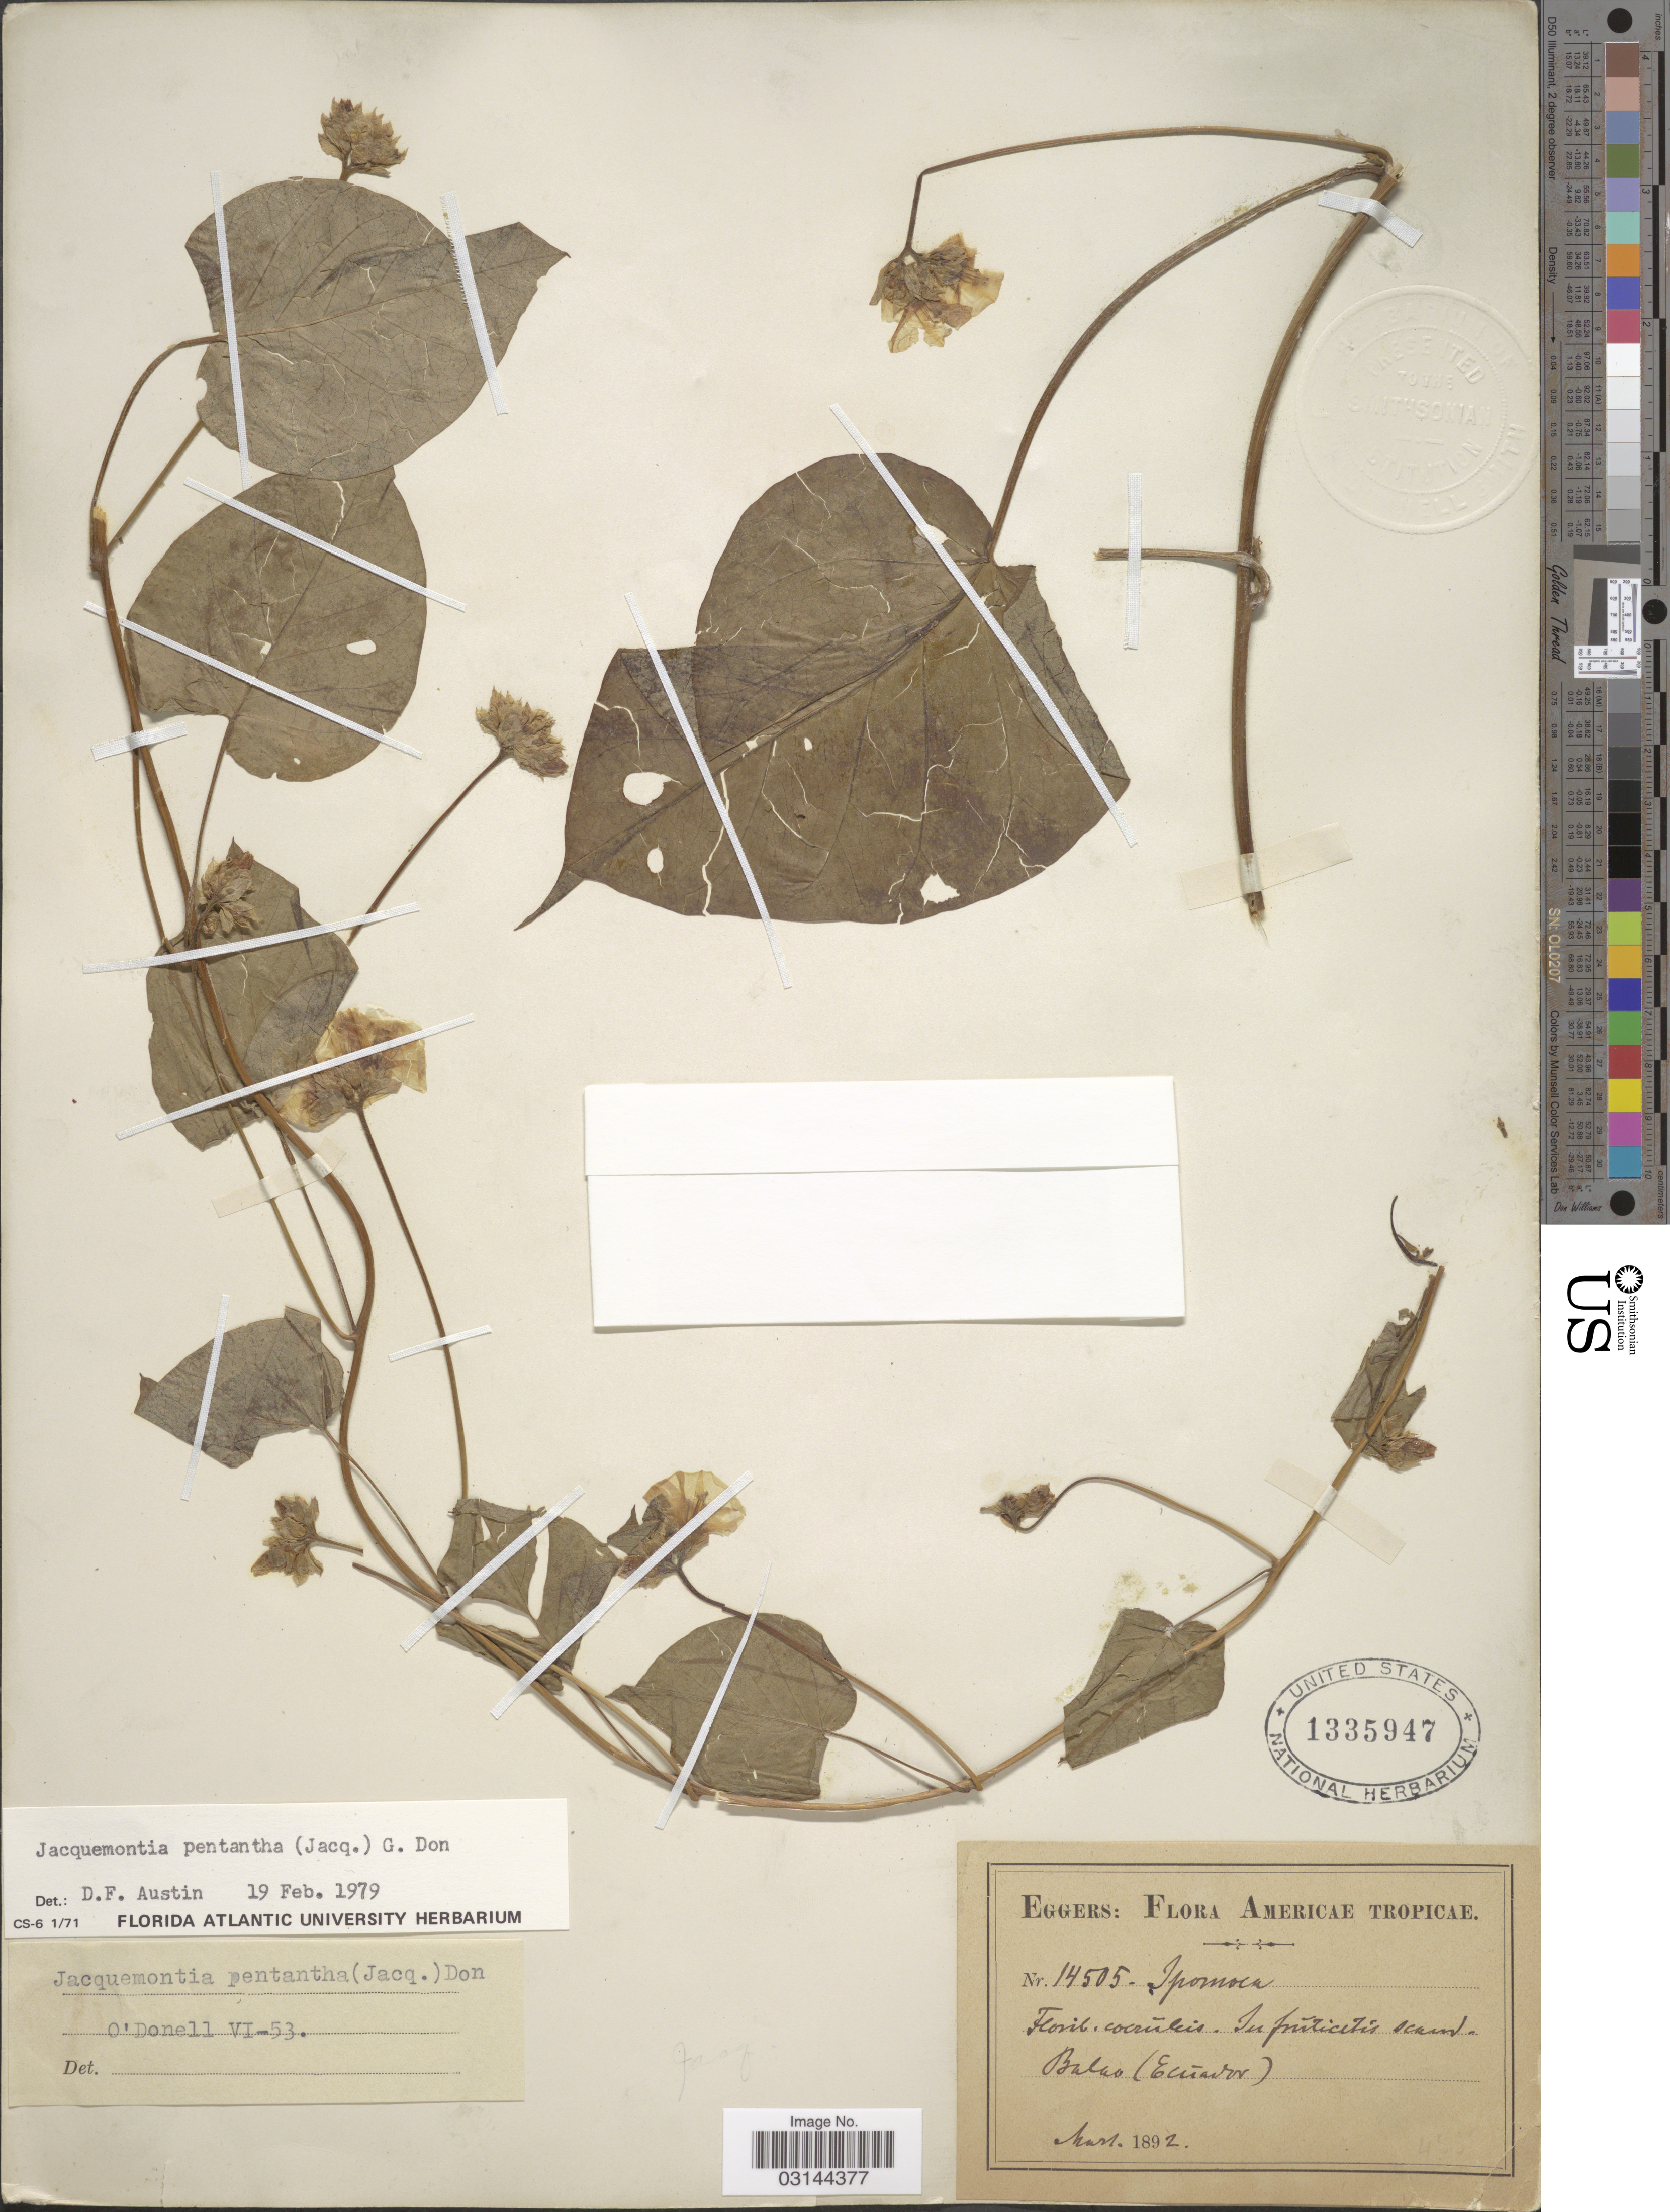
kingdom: Plantae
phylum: Tracheophyta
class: Magnoliopsida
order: Solanales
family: Convolvulaceae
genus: Jacquemontia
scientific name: Jacquemontia pentanthos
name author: (Jacq.) G. Don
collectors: -. Eggers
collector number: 14505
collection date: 1892-03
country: Ecuador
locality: Balao.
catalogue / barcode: US 1335947